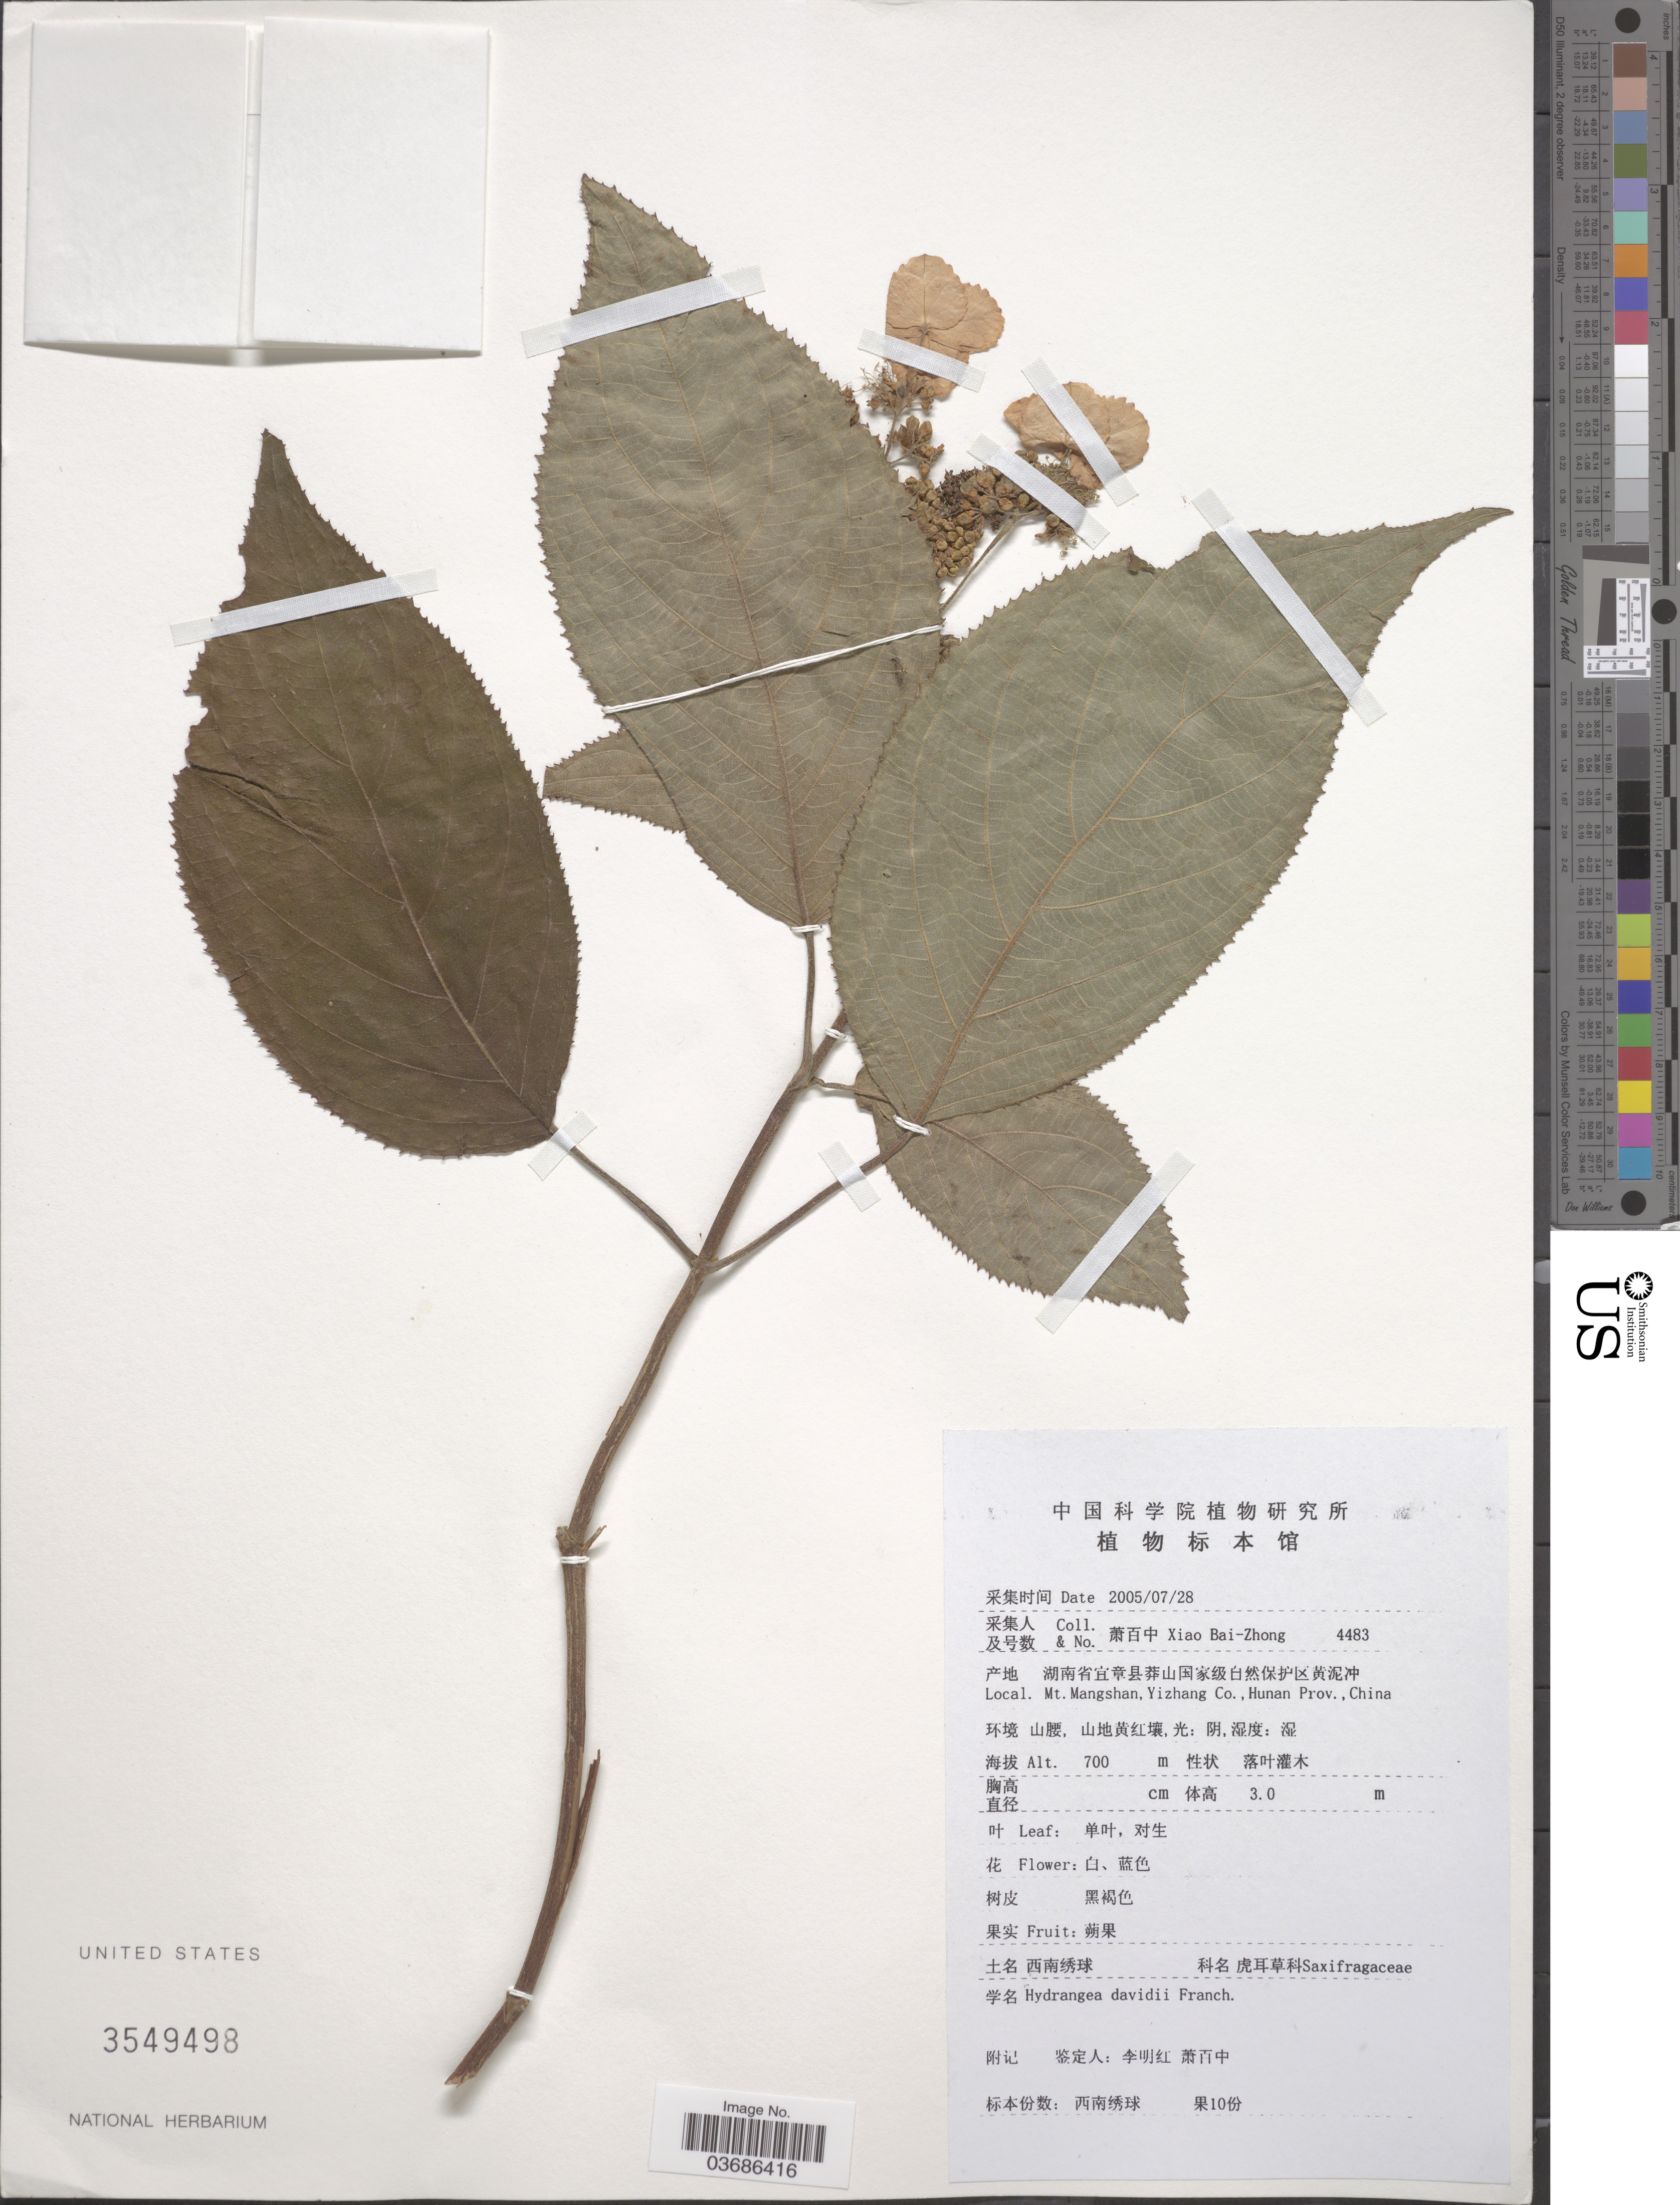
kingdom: Plantae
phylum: Tracheophyta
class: Magnoliopsida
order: Cornales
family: Hydrangeaceae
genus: Hydrangea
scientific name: Hydrangea davidii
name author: Franch.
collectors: B. Z. Xiao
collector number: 4483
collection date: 2005-07-28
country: China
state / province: Hunan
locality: X. Mt. Mangshan, Yizhang Co.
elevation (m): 700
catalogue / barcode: US 3549498